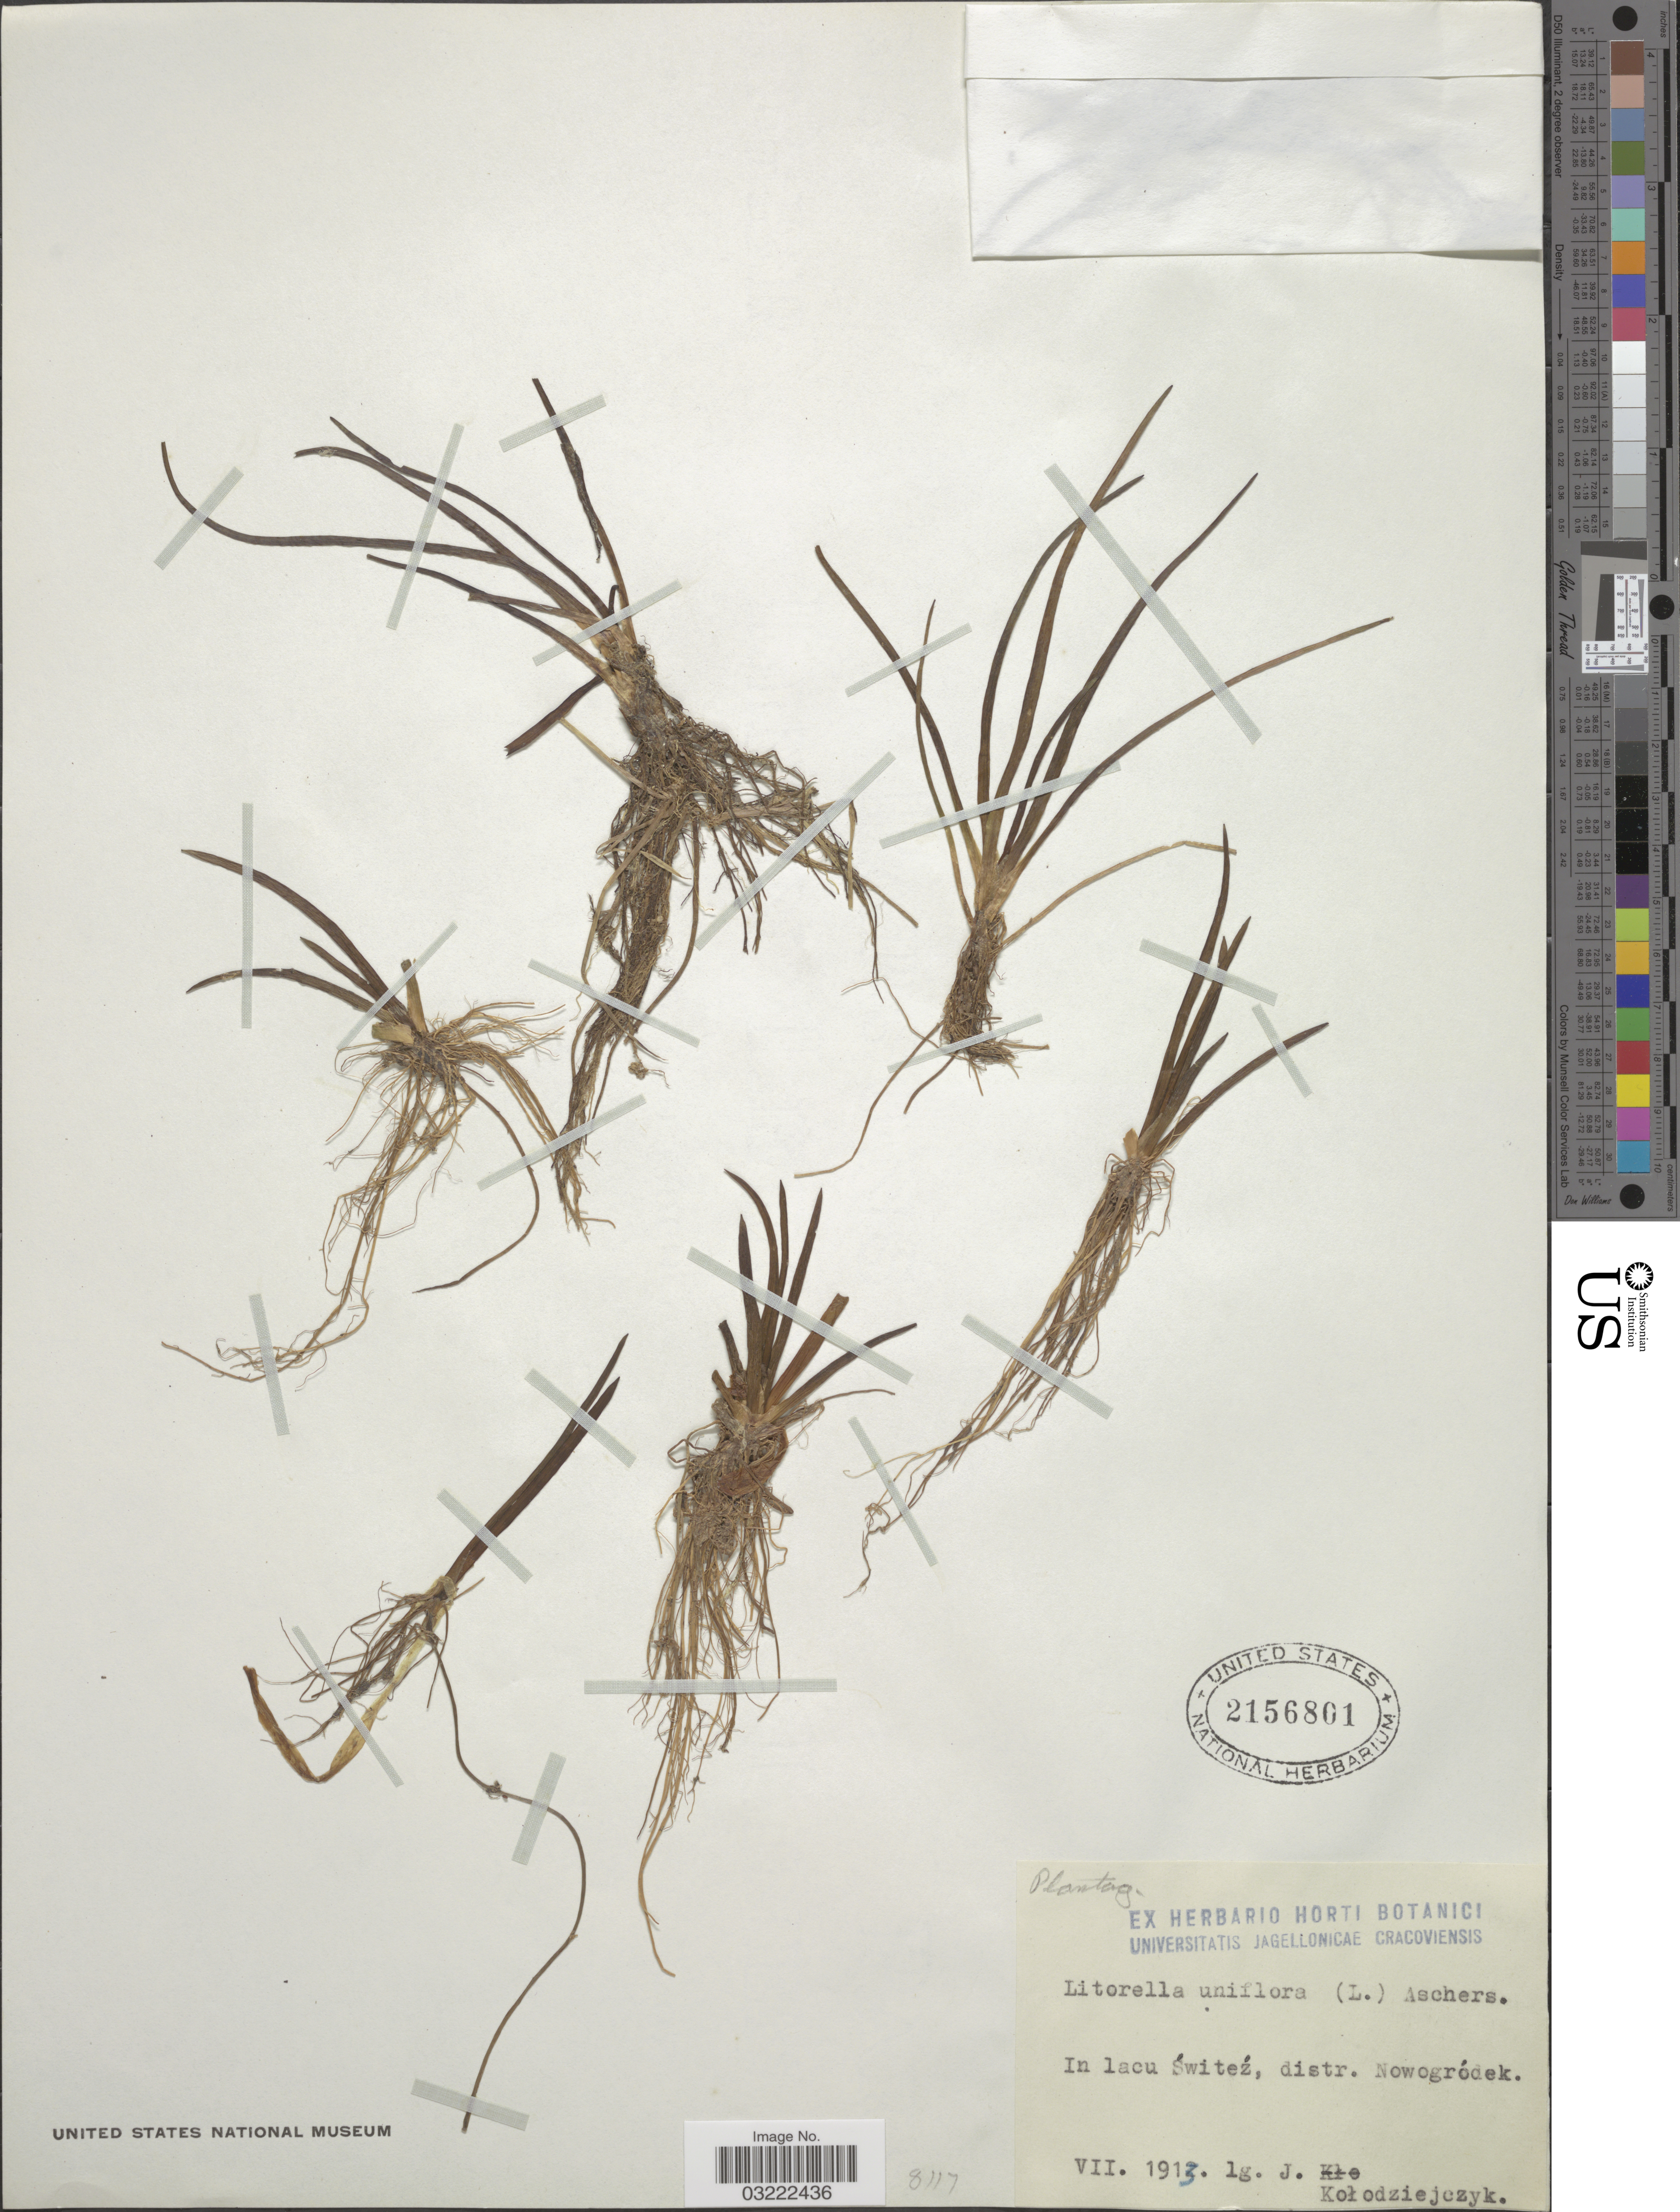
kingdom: Plantae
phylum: Tracheophyta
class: Magnoliopsida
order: Lamiales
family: Plantaginaceae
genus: Littorella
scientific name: Littorella uniflora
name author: (L.) Asch.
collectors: J. Kolodziejczyk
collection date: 1913-07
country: Belarus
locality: In lacu Świteź, distr. Nowogródek.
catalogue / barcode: US 2156801